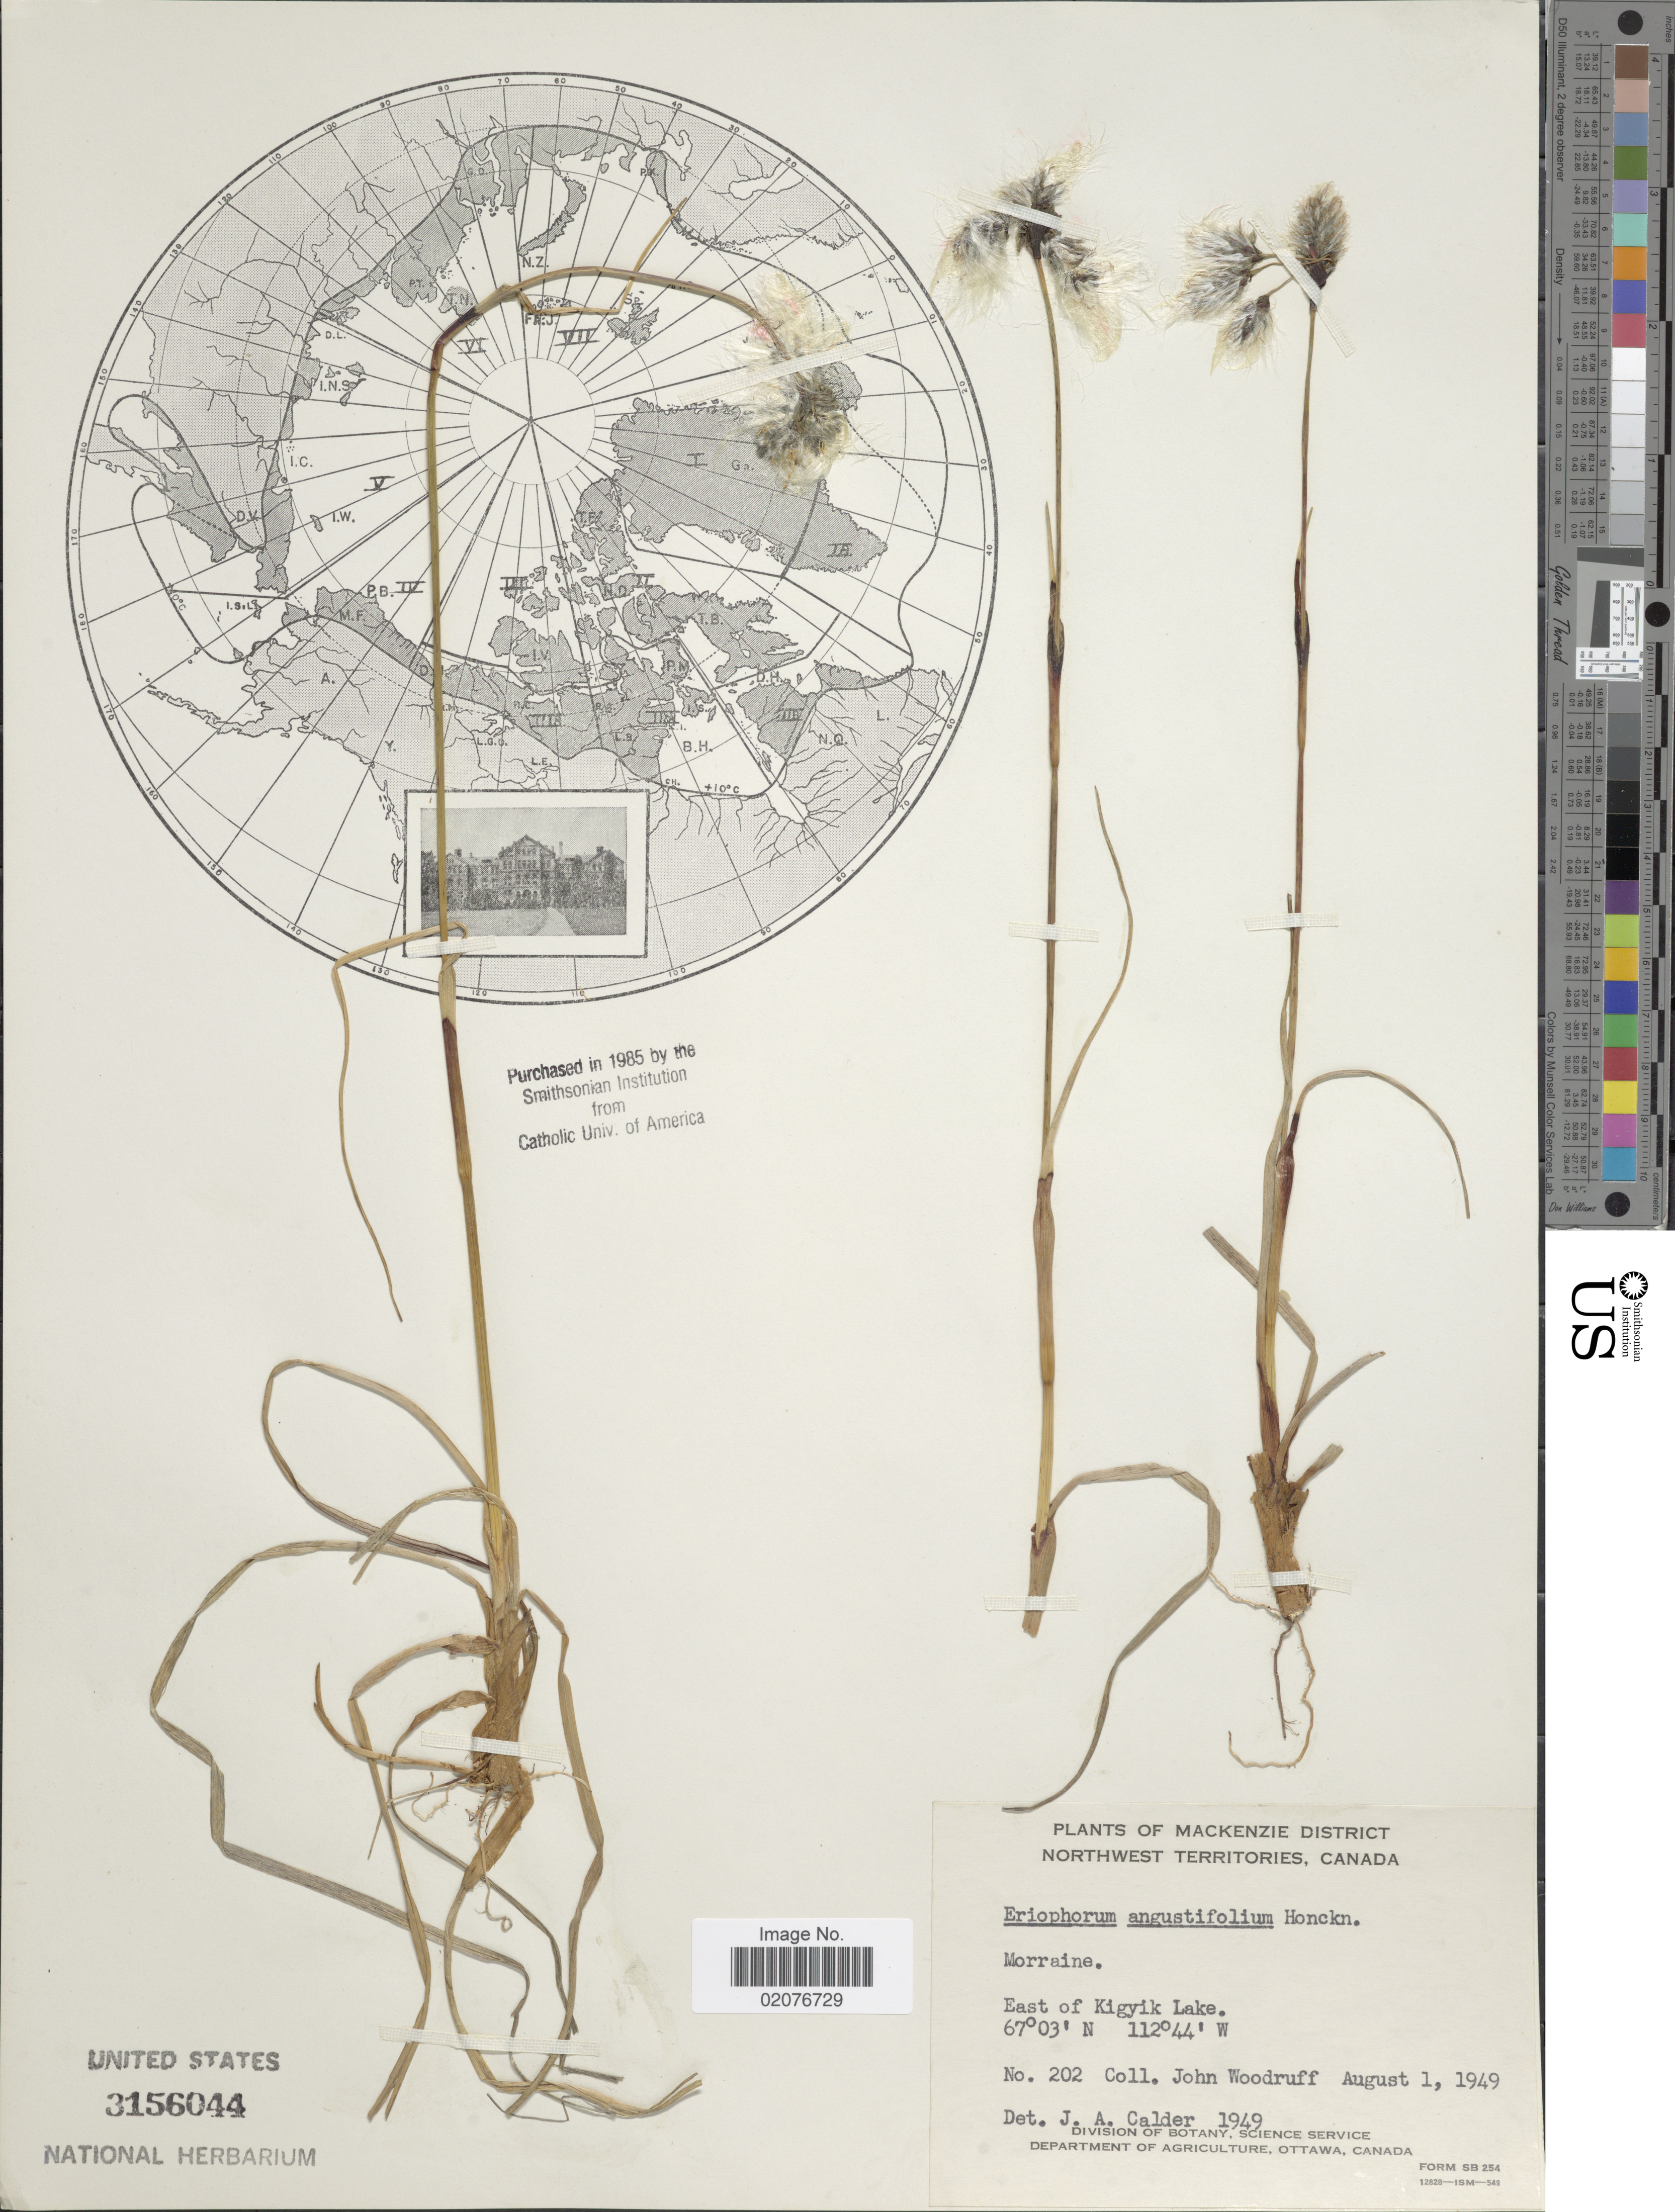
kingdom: Plantae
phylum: Tracheophyta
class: Liliopsida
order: Poales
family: Cyperaceae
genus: Eriophorum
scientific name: Eriophorum angustifolium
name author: Honck.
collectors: J. Woodruff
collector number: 202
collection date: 1949-08-01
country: Canada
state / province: Northwest Territories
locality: Mackenzie District, Morraine, East of Kigyik Lake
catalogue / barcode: US 3156044